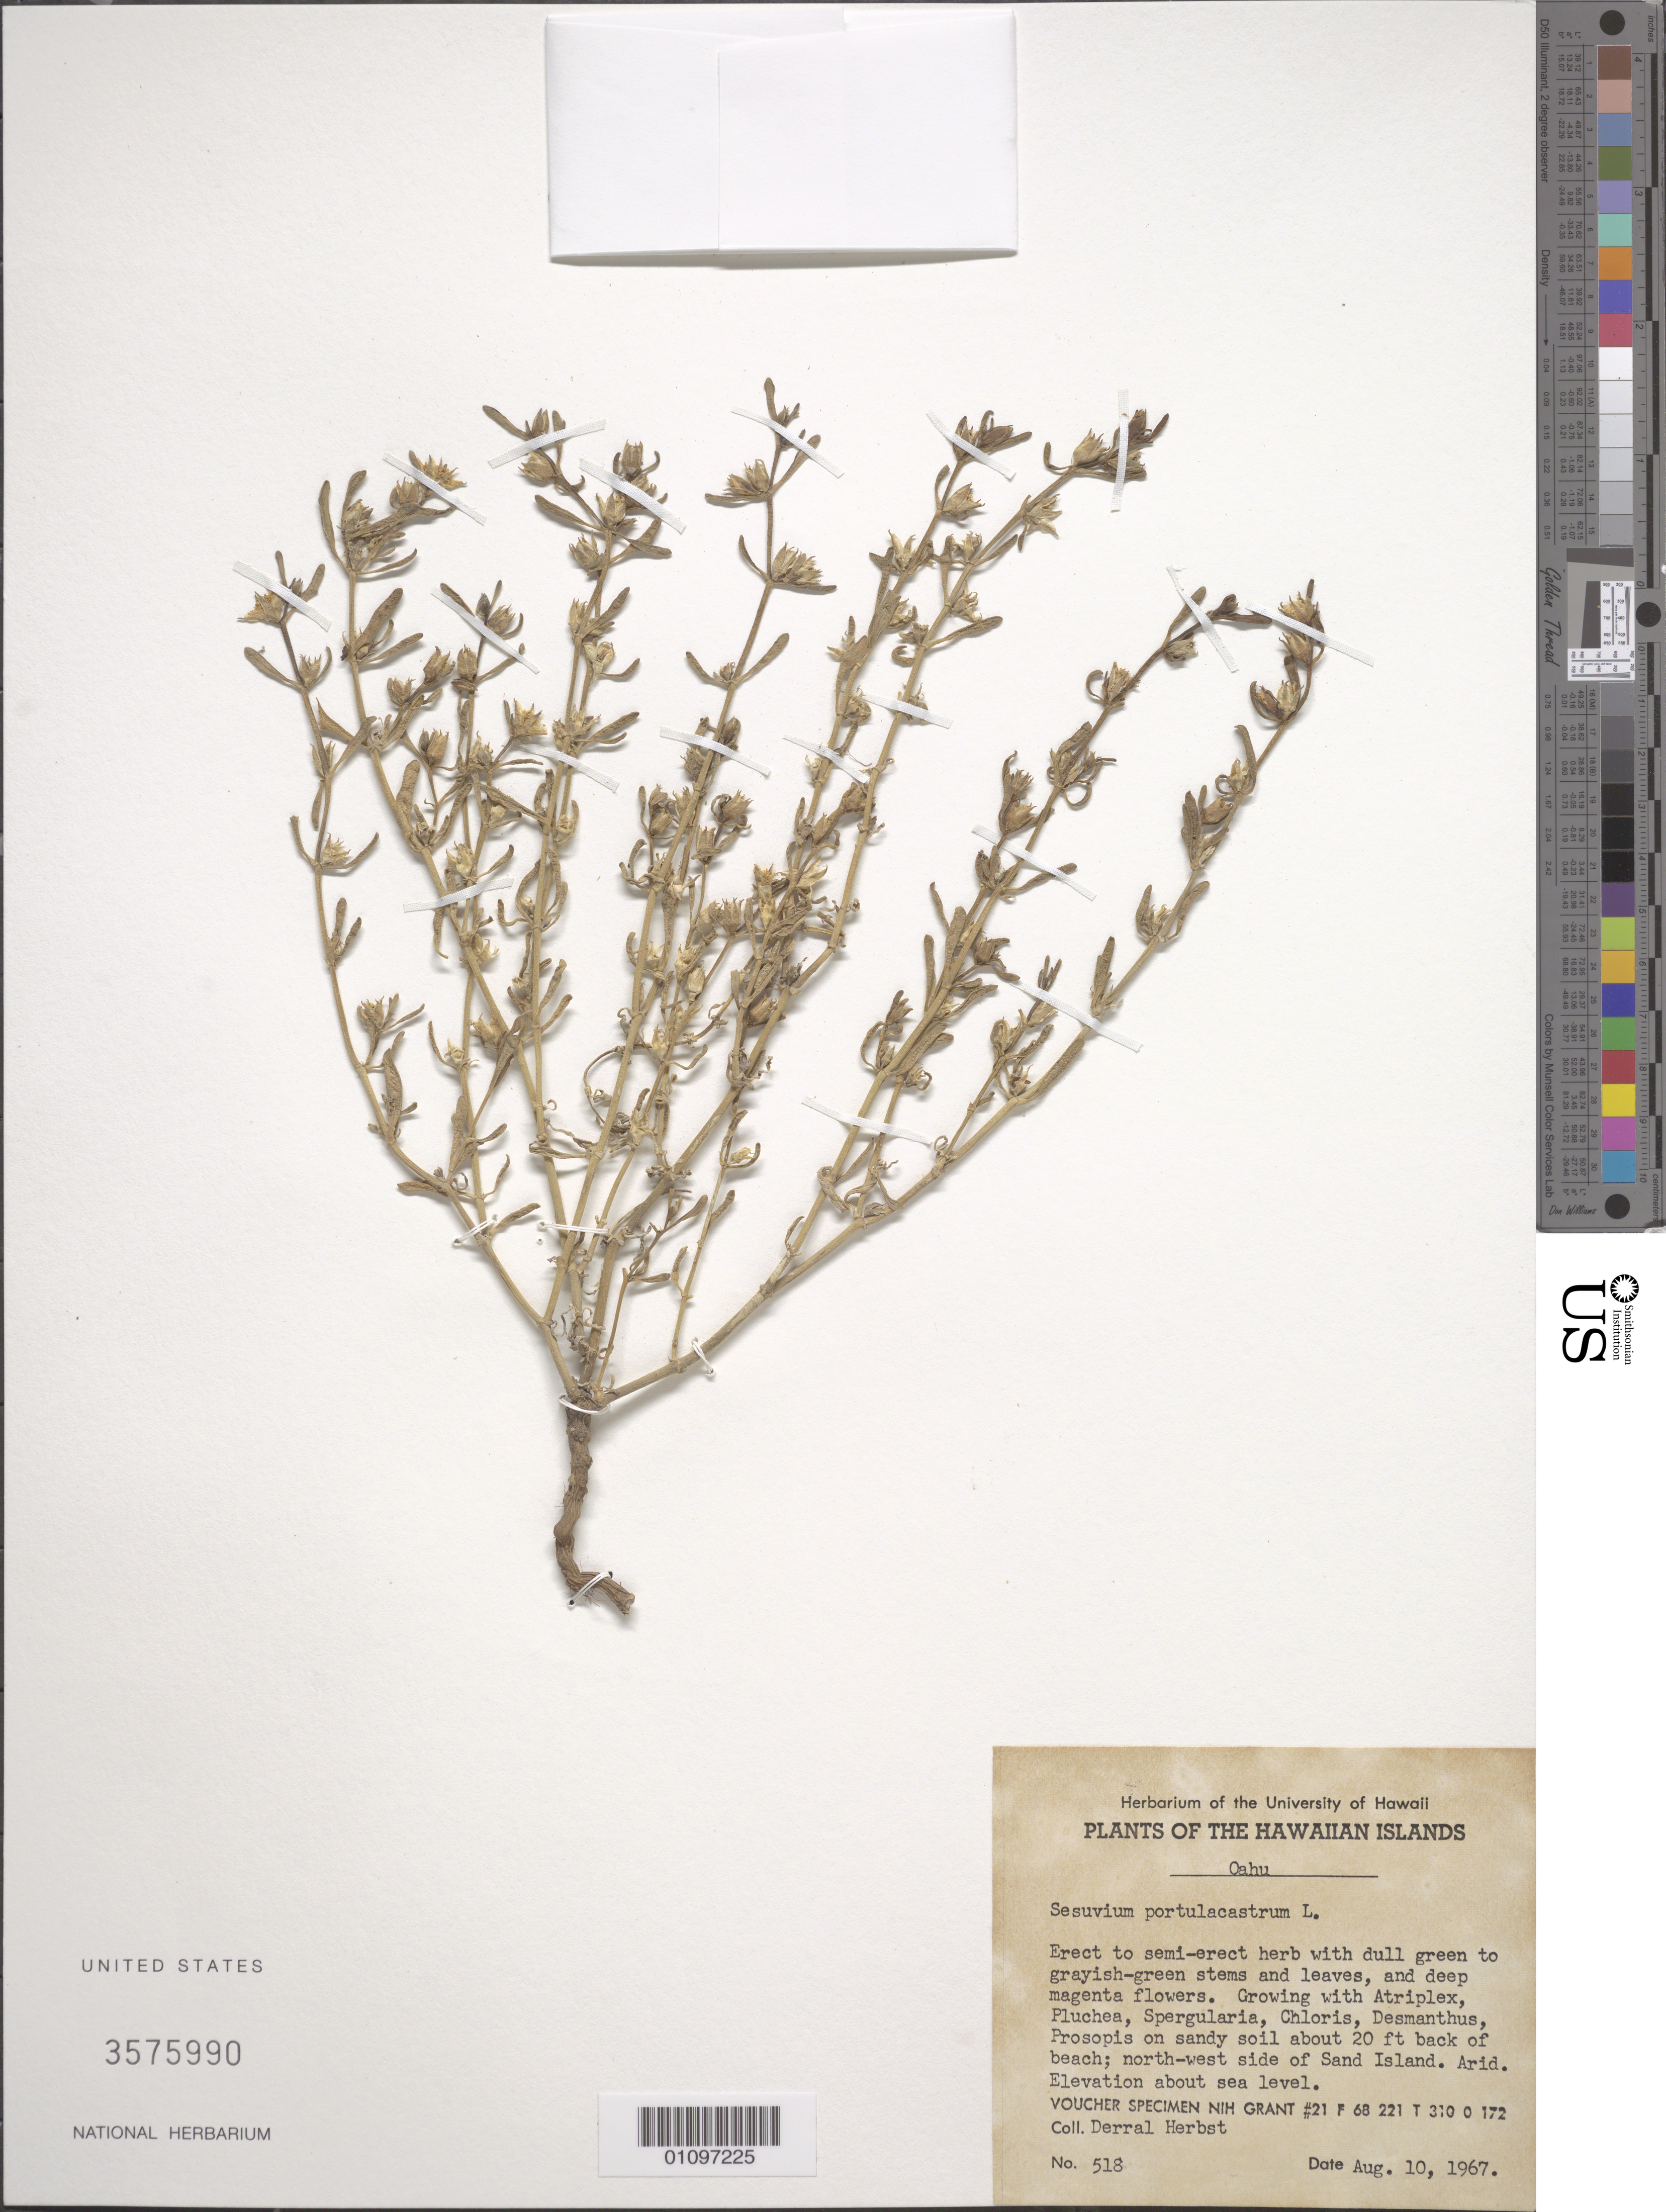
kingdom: Plantae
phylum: Tracheophyta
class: Magnoliopsida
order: Caryophyllales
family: Aizoaceae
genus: Sesuvium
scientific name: Sesuvium revolutifolium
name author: Ortega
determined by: Strong, Mark T., (BOT), Smithsonian Institution - National Museum of Natural History (UNITED STATES)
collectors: D. R. Herbst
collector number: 518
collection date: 1967-08-10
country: United States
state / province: Hawaii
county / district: Honolulu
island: Oahu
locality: NW side of Sand Island, 20 ft. back of beach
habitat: arid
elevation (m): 0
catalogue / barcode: US 3575990